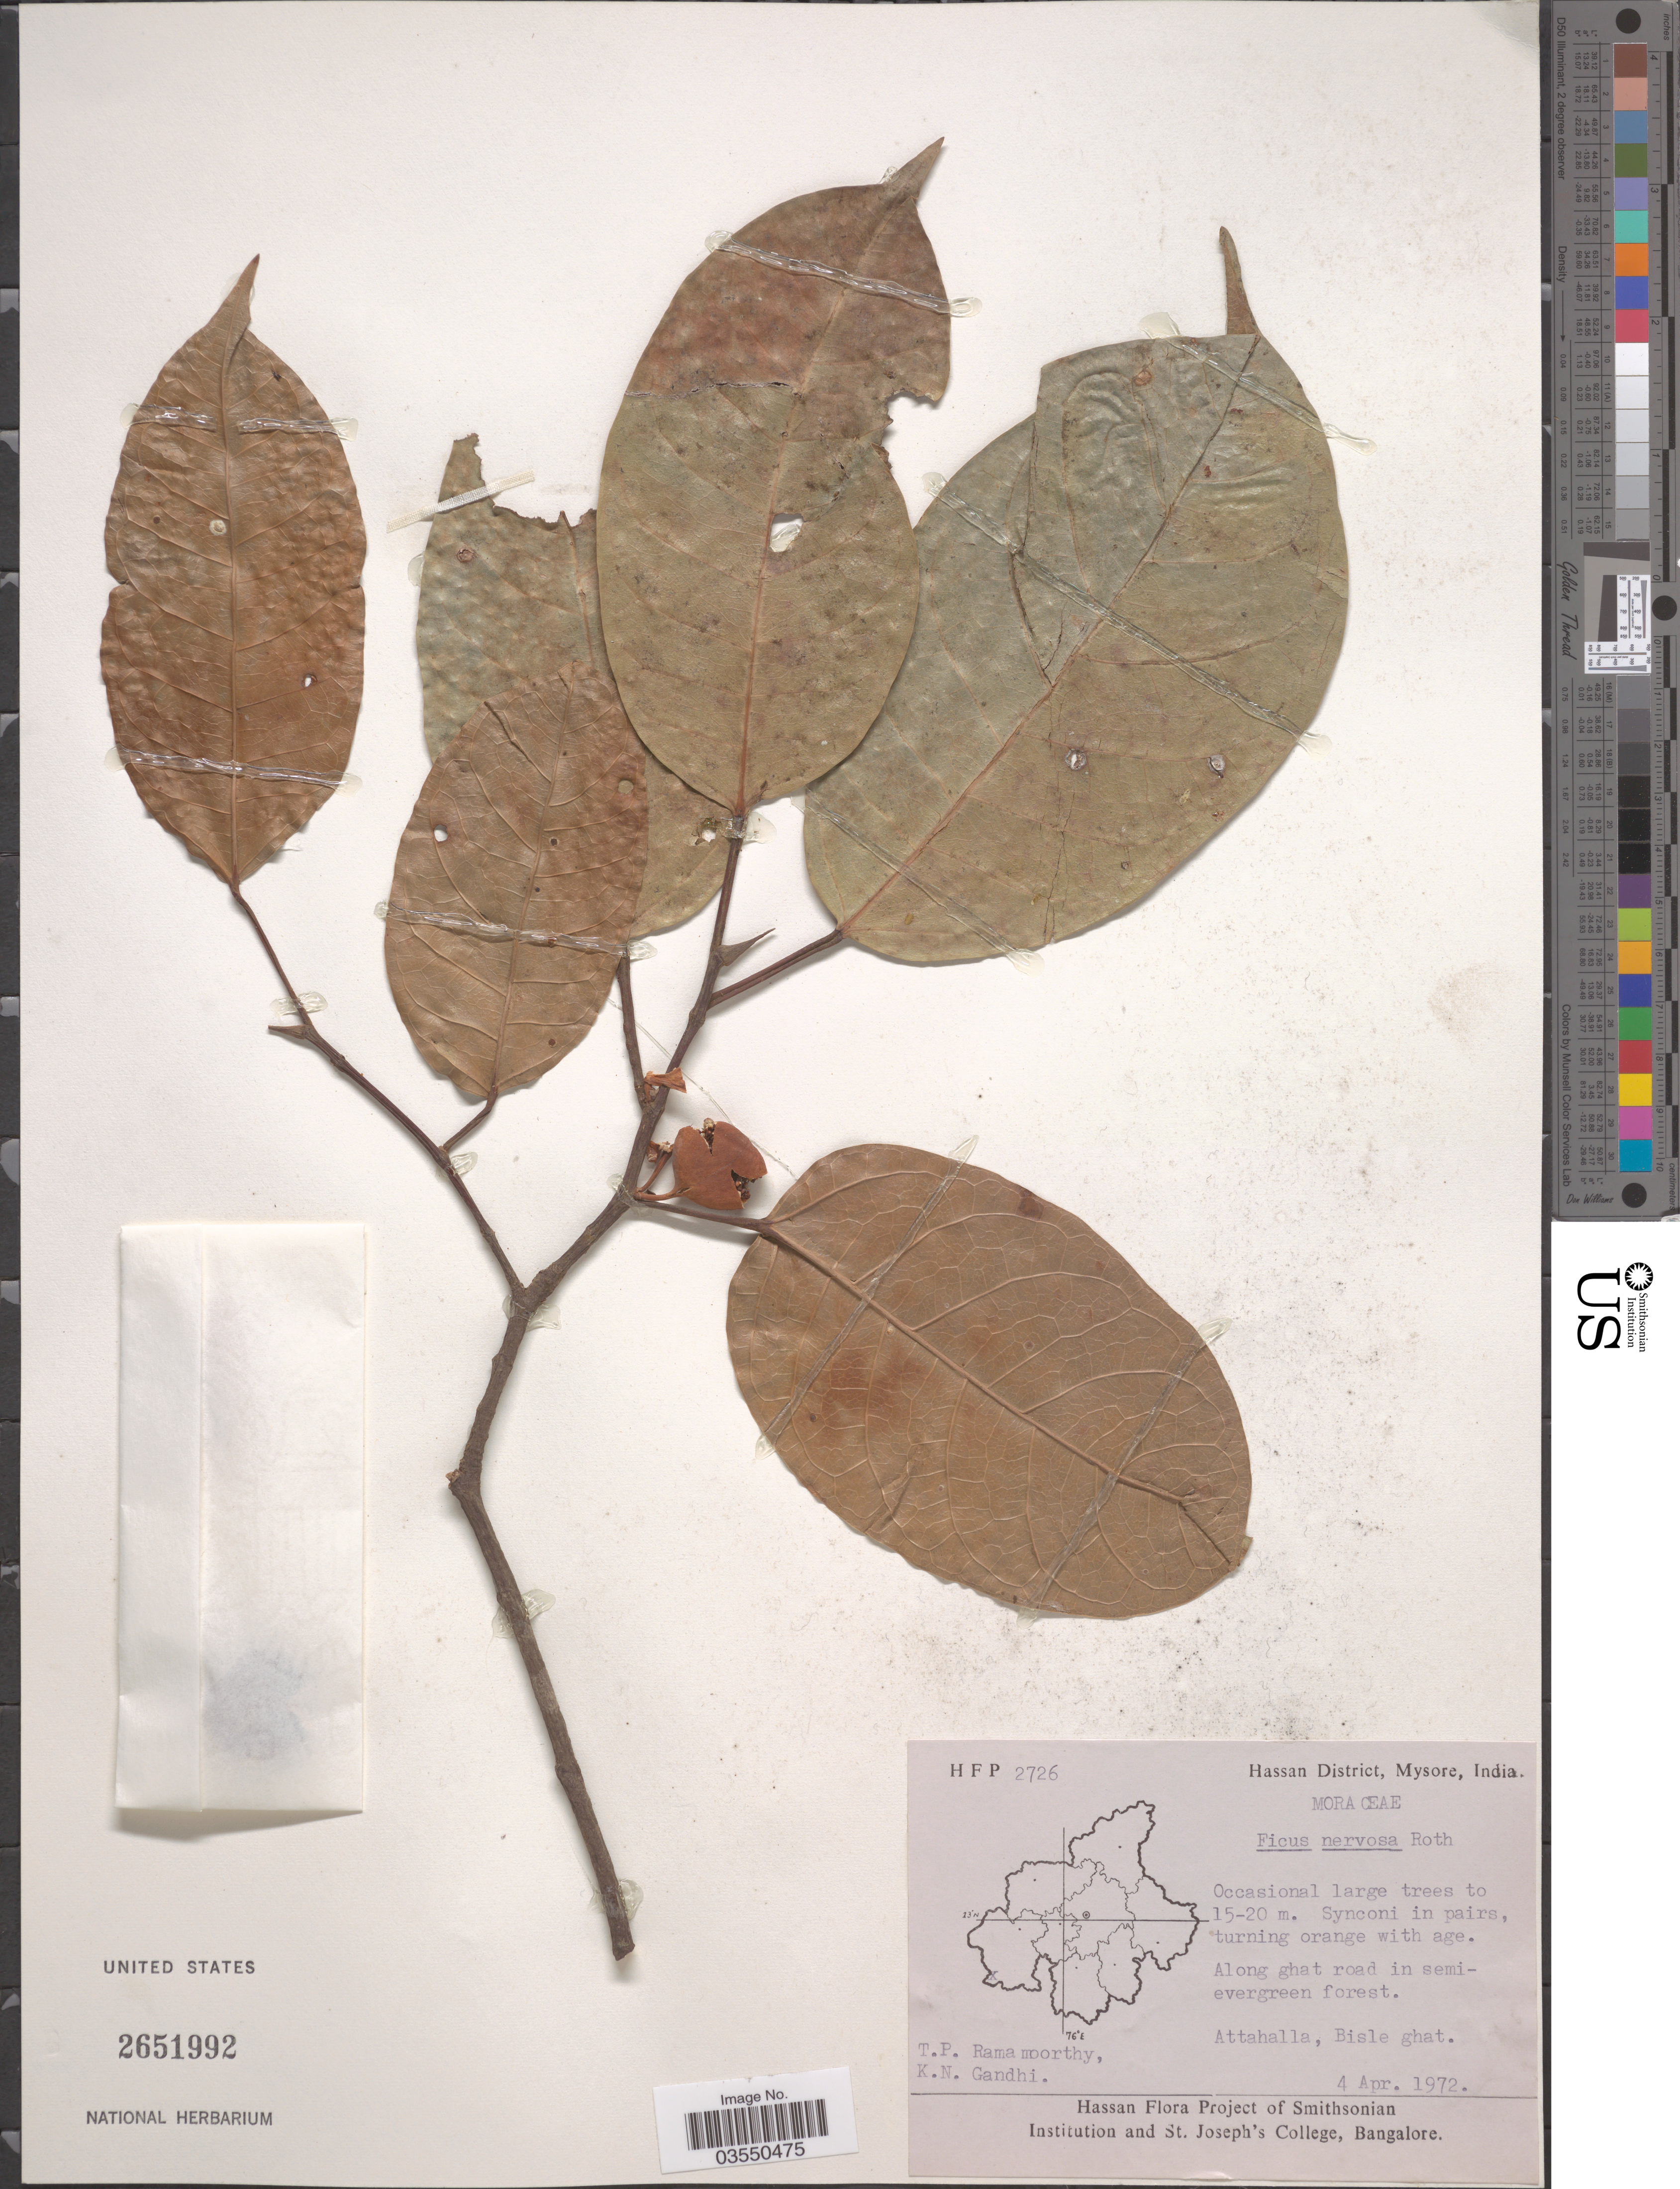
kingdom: Plantae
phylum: Tracheophyta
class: Magnoliopsida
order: Rosales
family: Moraceae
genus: Ficus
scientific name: Ficus nervosa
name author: B. Heyne & Roth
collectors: T. P. Ramamoorthy & K. N. Gandhi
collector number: HFP 2726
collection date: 1972-04-04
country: India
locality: Hassan District, Mysore. Attahalla, Bisle ghat.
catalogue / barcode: US 2651992